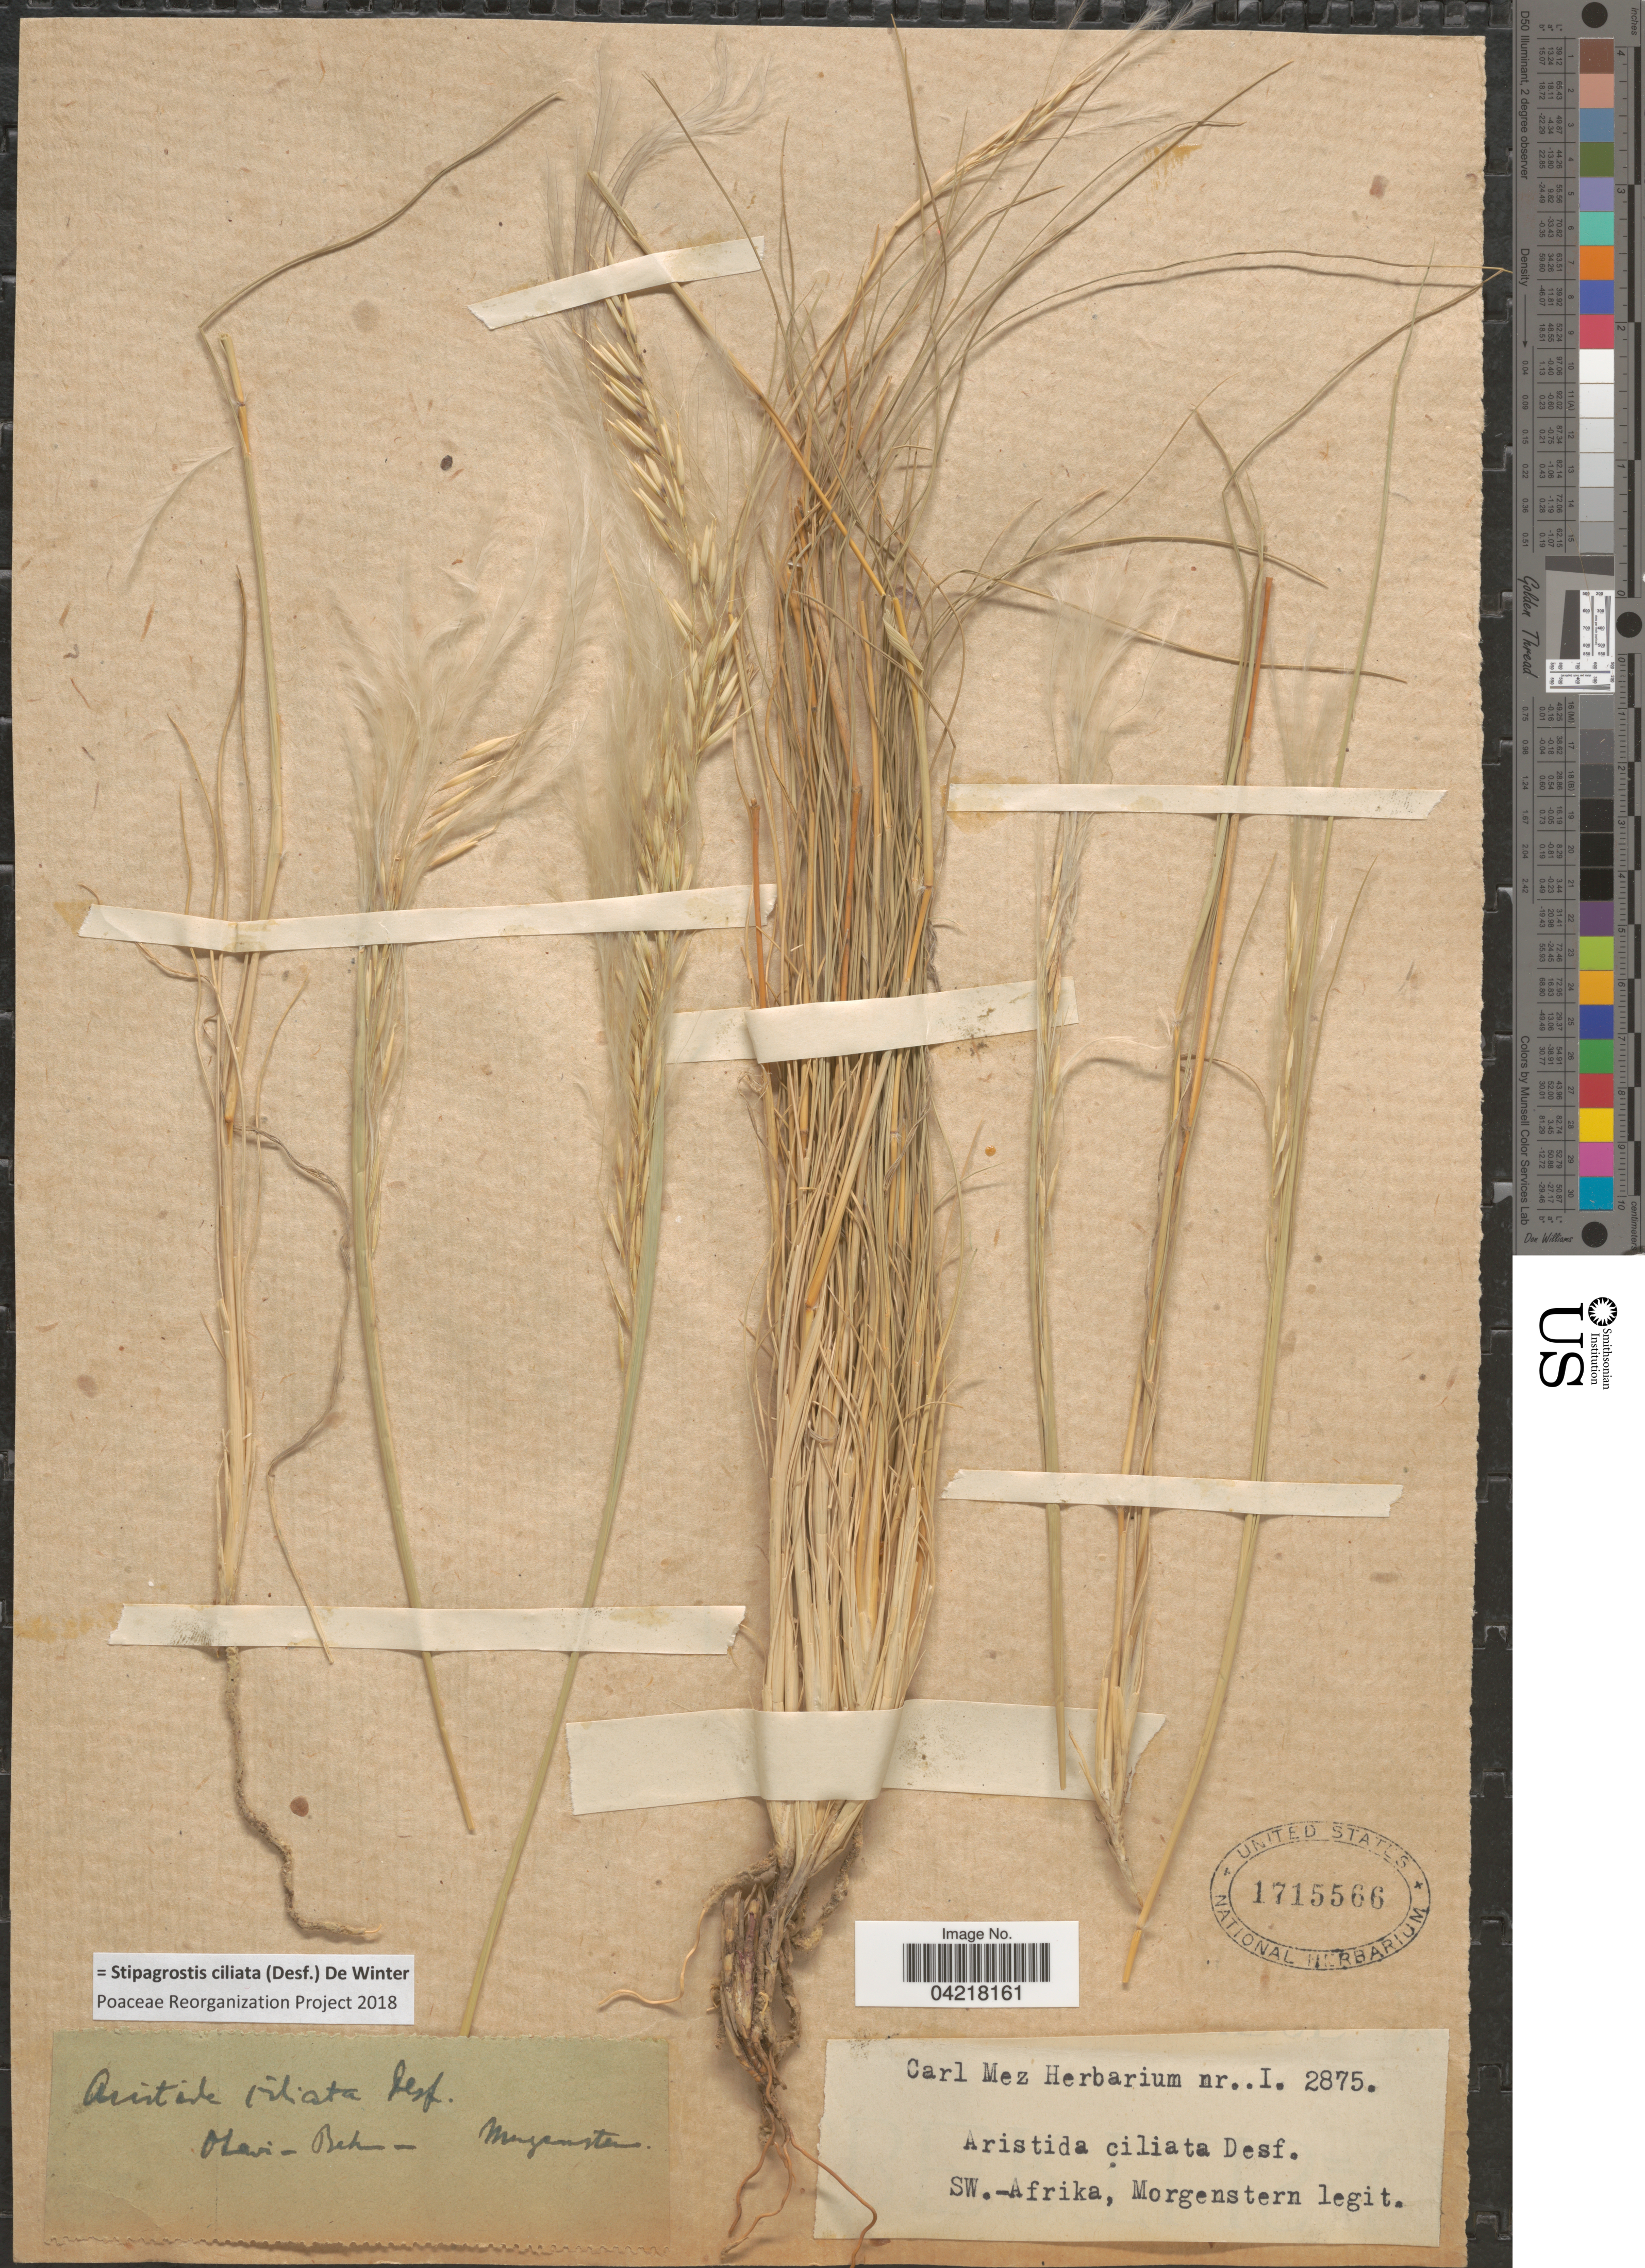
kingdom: Plantae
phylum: Tracheophyta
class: Liliopsida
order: Poales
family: Poaceae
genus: Stipagrostis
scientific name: Stipagrostis ciliata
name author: (Desf.) De Winter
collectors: -. Morgenstern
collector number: I2875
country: Namibia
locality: Otavi- Behr. SW.-Afrika.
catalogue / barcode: US 1715566